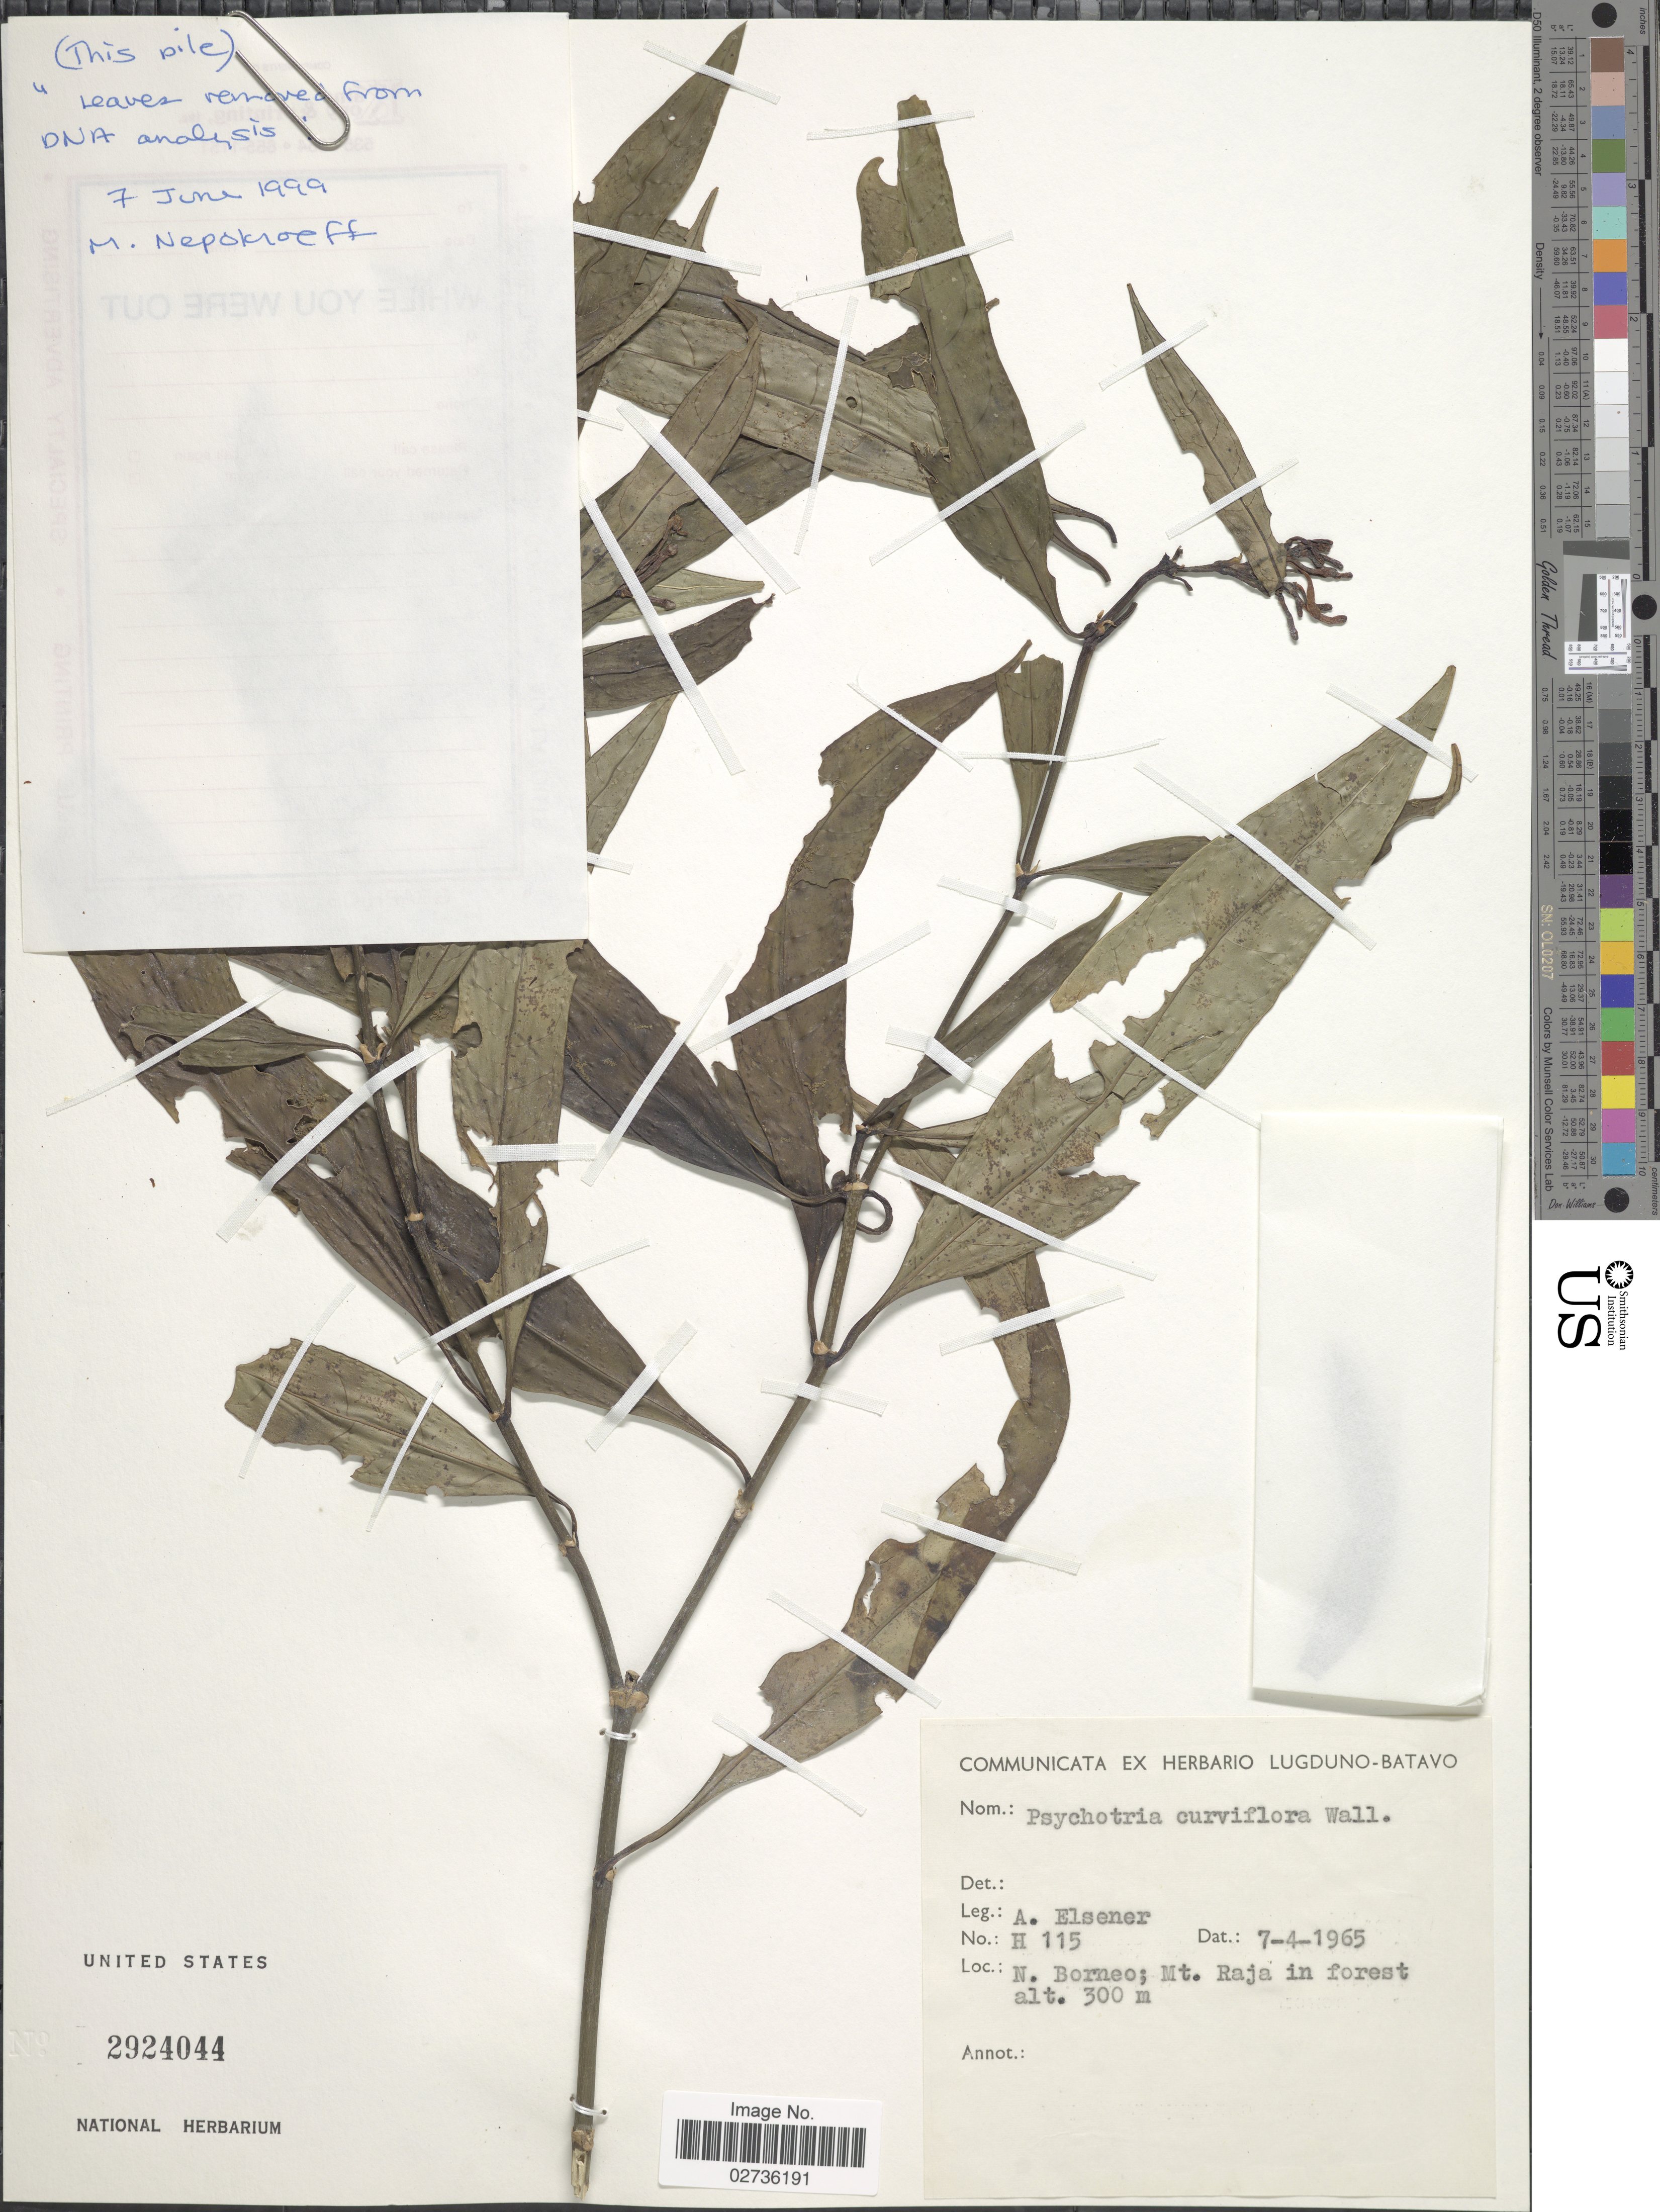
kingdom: Plantae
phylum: Tracheophyta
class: Magnoliopsida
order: Gentianales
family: Rubiaceae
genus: Psychotria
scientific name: Psychotria curviflora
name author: Wall.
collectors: A. Elsener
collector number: H115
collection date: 1965-04-07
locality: N. Borneo; Mt. Raja in forest.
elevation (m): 300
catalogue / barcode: US 2924044